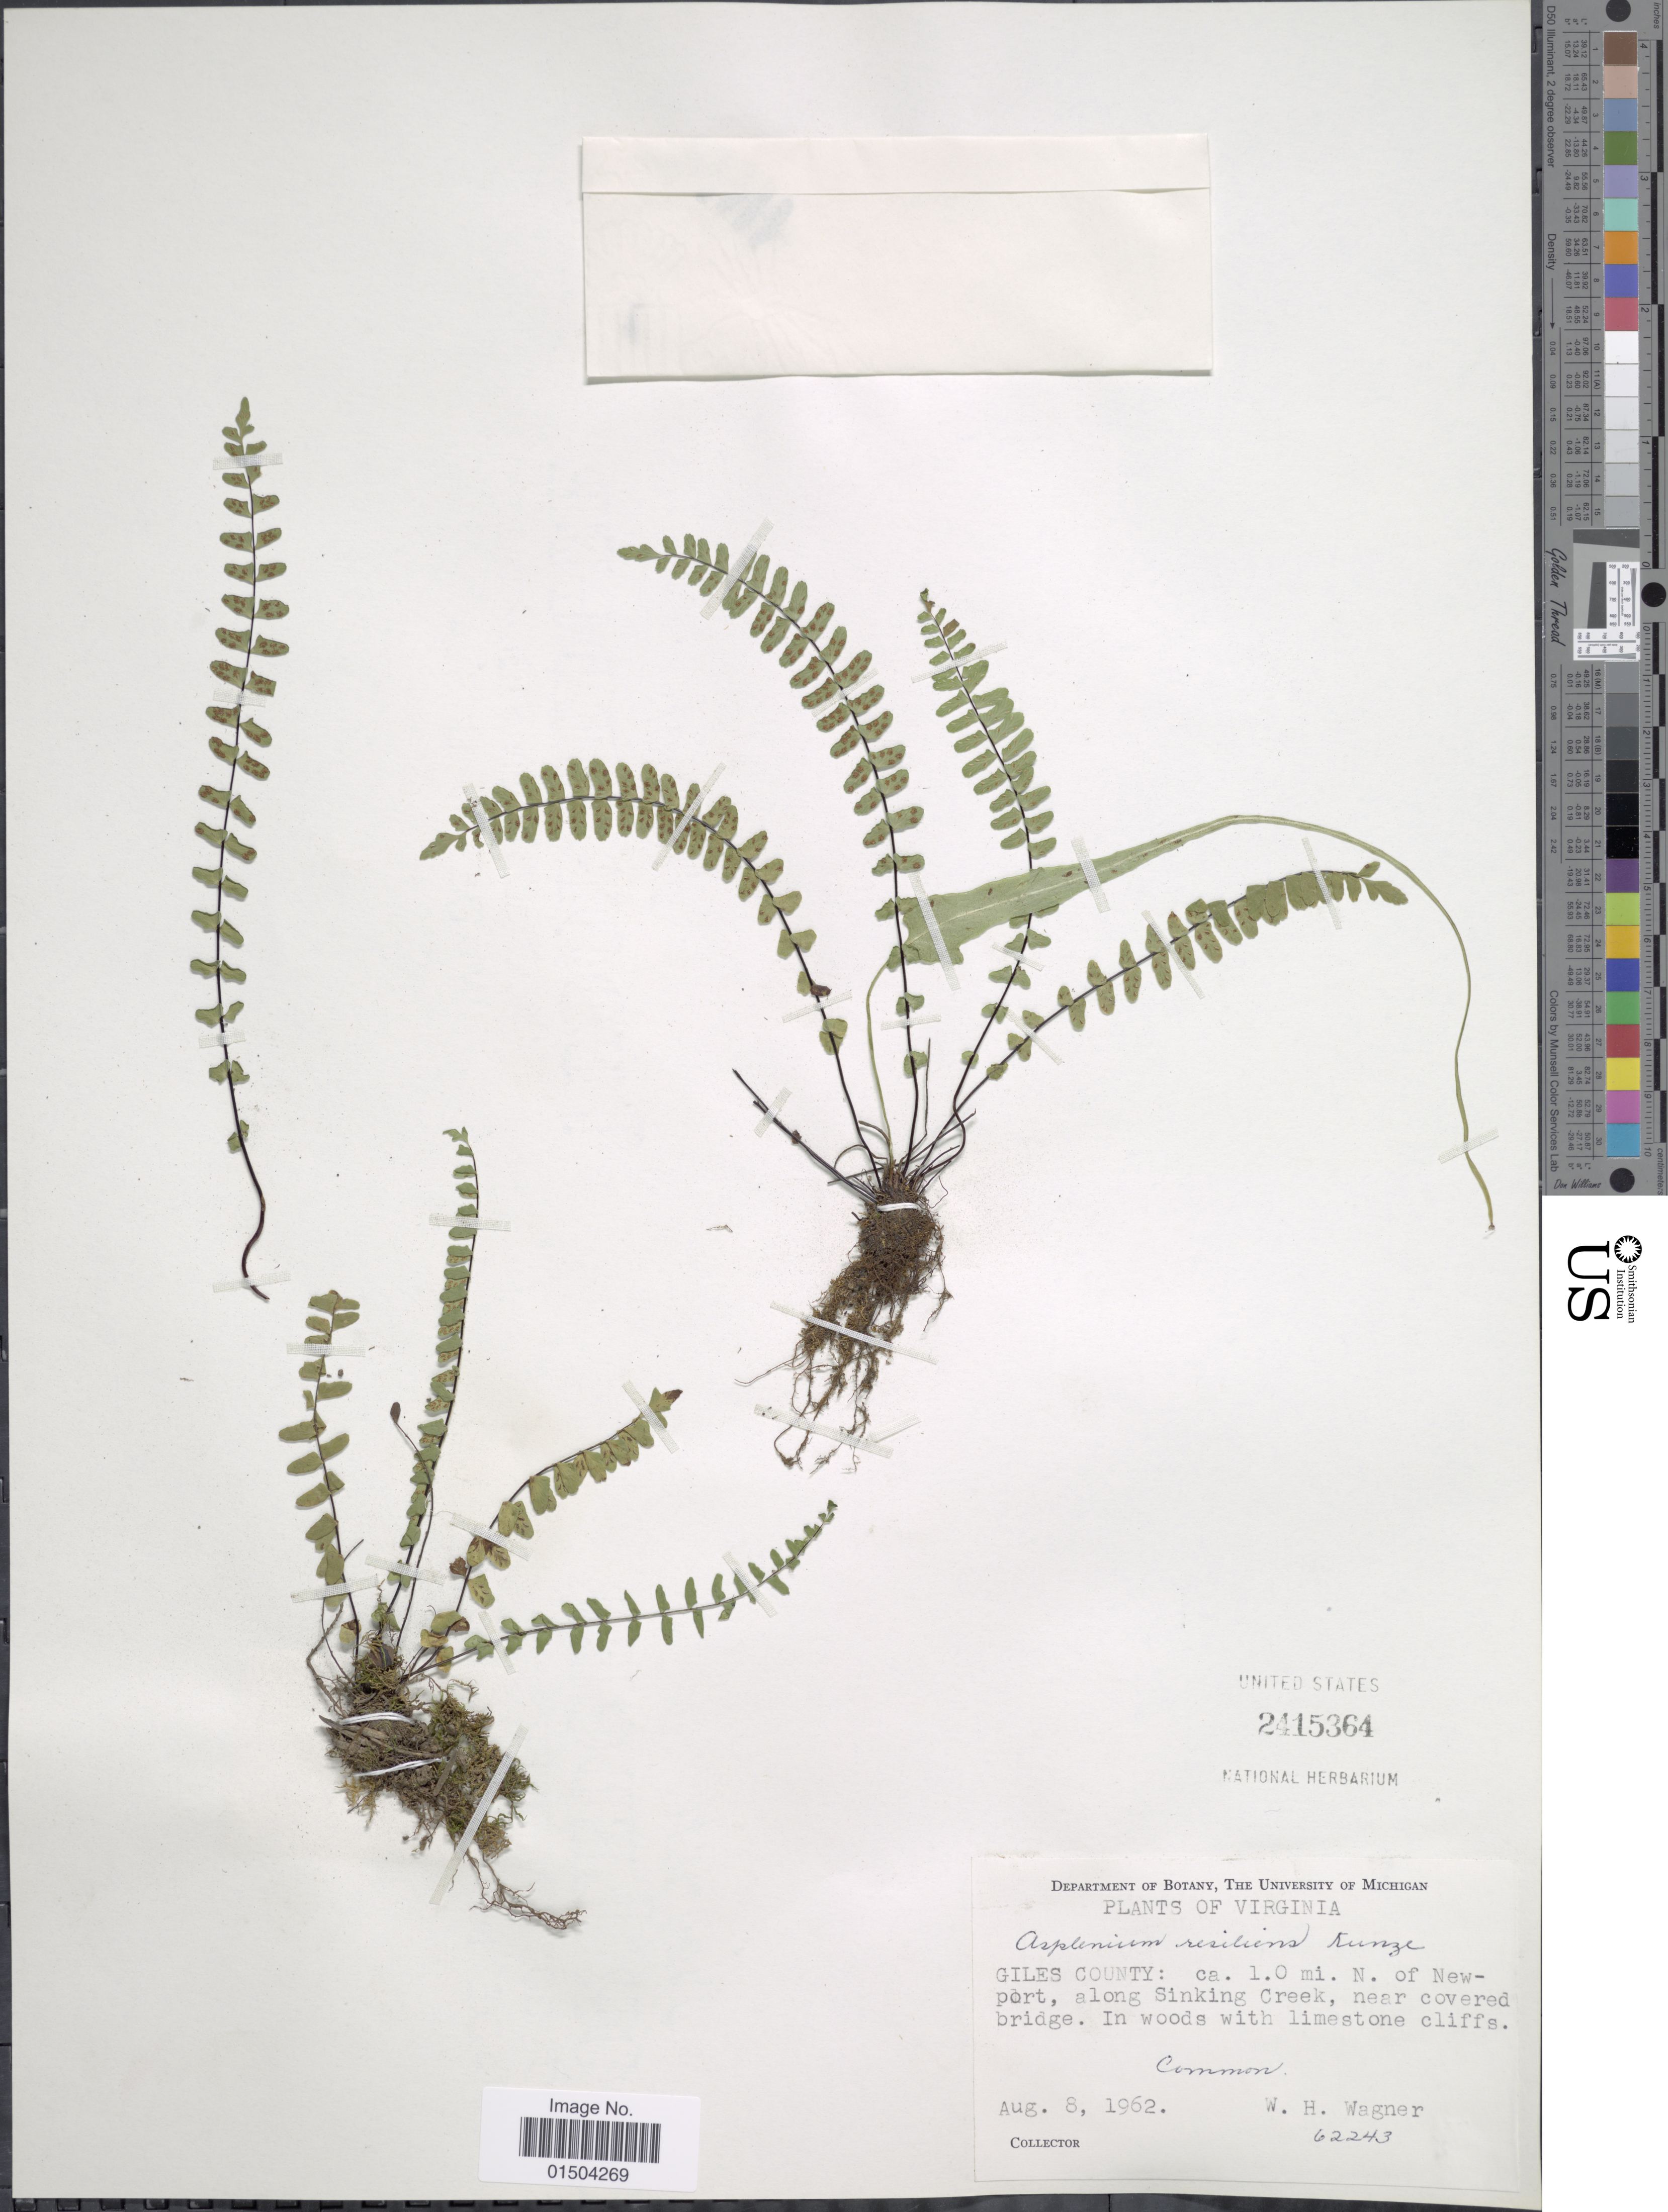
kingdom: Plantae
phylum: Tracheophyta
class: Polypodiopsida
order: Polypodiales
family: Aspleniaceae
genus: Asplenium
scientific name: Asplenium resiliens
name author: Kunze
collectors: W. H. Wagner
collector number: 62243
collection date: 1962-08-08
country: United States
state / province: Virginia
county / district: Giles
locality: ca. 1.0 mi. N. of Newport, along Sinking Creek, near covered bridge.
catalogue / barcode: US 2415364